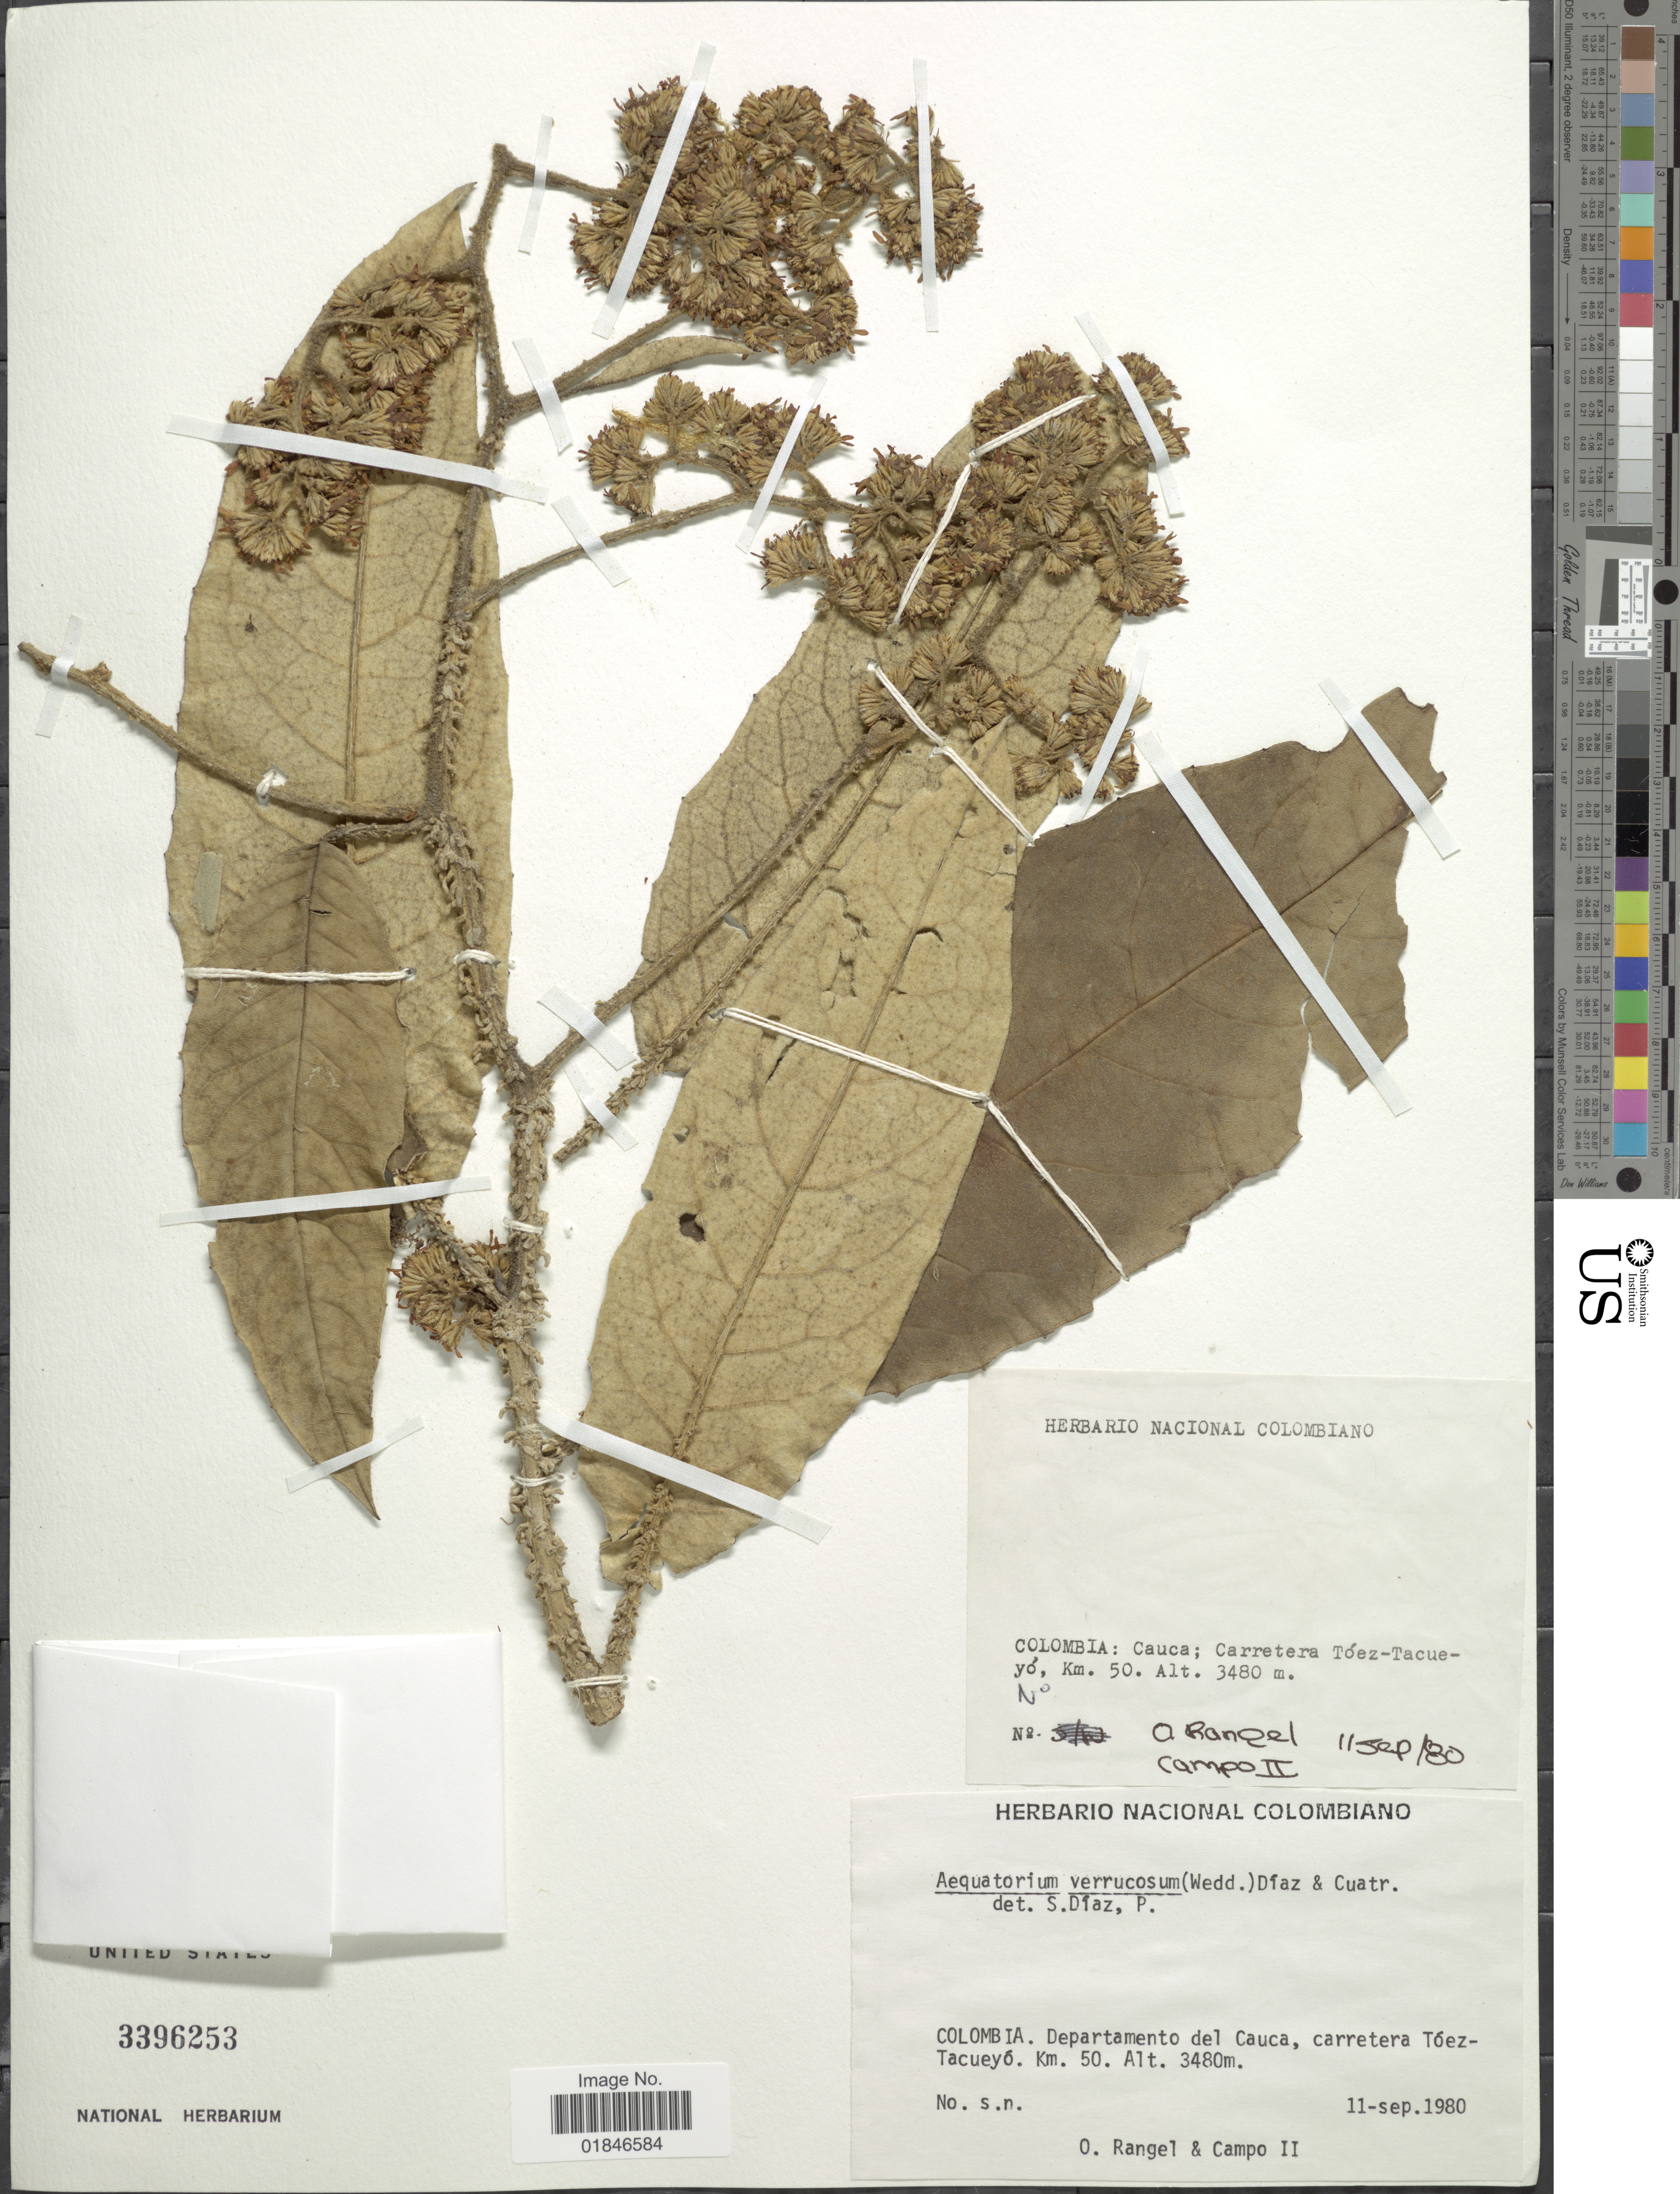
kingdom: Plantae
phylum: Tracheophyta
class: Magnoliopsida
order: Asterales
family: Asteraceae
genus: Aequatorium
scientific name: Aequatorium verrucosum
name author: (Wedd.) S. Díaz & Cuatrec.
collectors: O. Rangel & Campo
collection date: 1980-09-11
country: Colombia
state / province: Cauca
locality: Colombia Departamento del Cauca, carretera Toez-Tacueyo,. Km 50.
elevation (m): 3480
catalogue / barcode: US 3396253